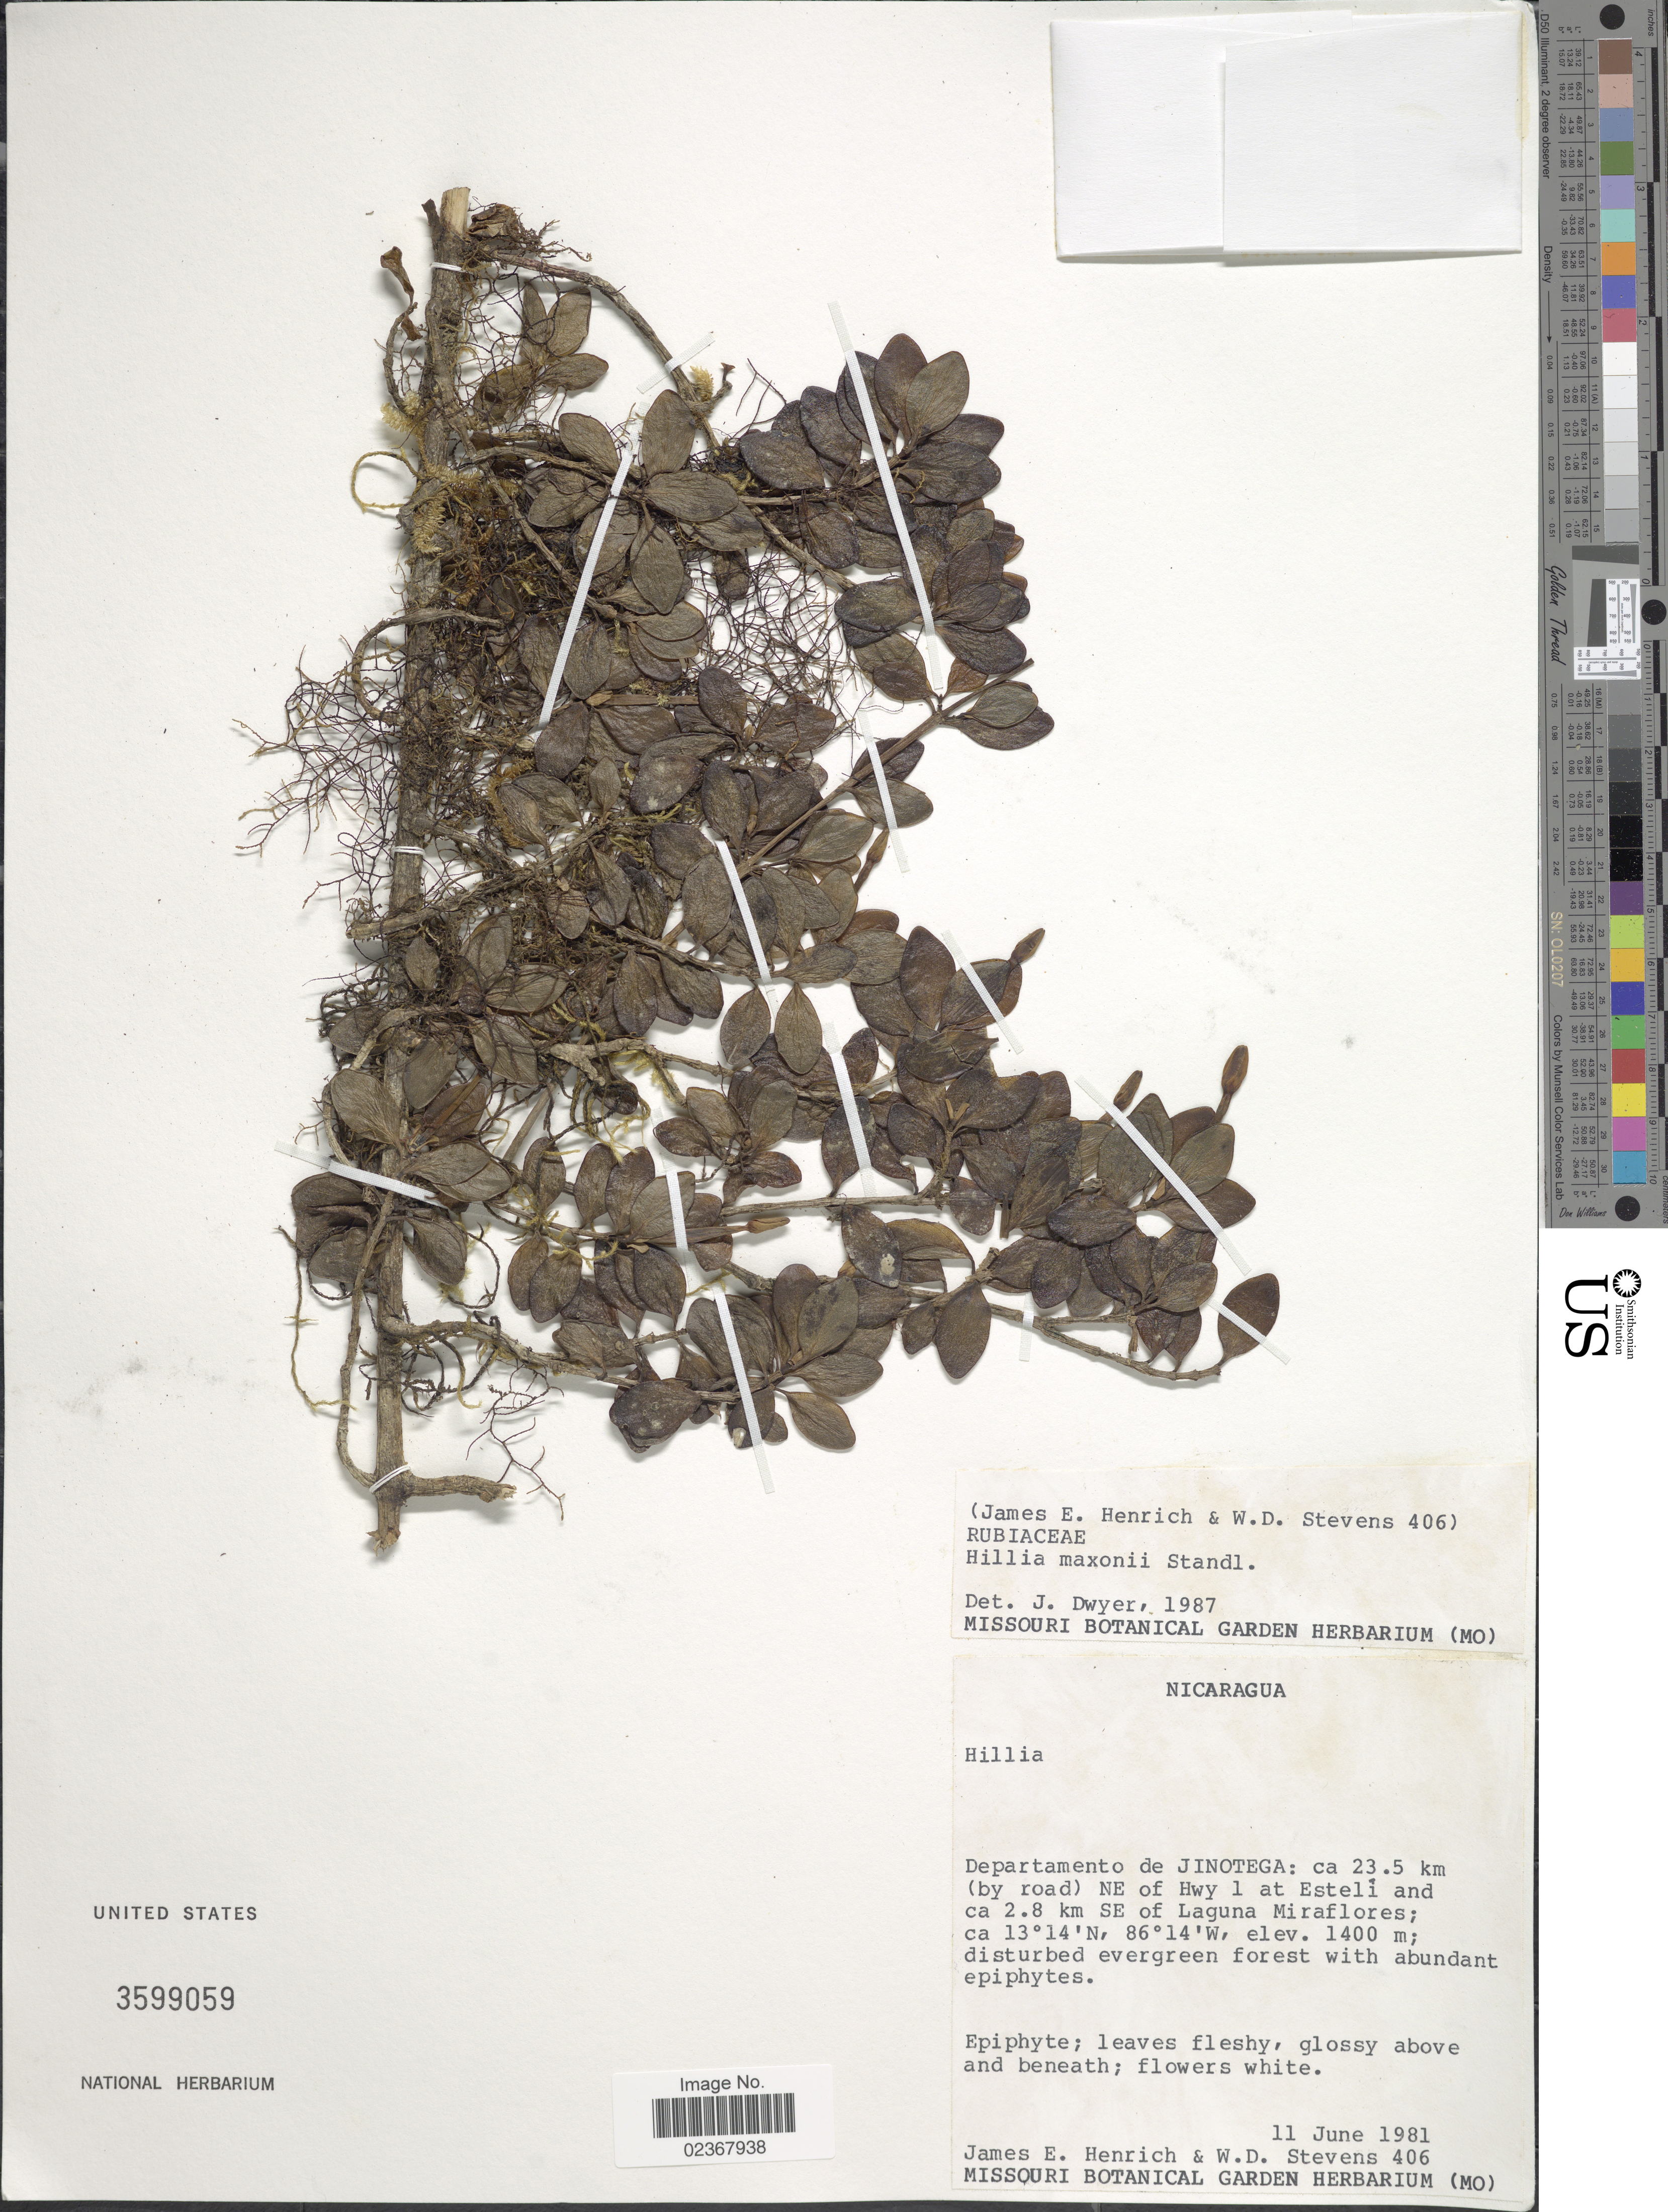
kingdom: Plantae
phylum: Tracheophyta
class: Magnoliopsida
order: Gentianales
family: Rubiaceae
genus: Hillia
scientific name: Hillia maxonii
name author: Standl.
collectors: J. E. Henrich & W. D. Stevens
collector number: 406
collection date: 1981-06-11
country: Nicaragua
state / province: Jinotega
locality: Ca 23.5 km (by road) NE of Hwy 1 at Esteli and ca 2.8 km SE of Laguna Miraflores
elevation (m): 1400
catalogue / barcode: US 3599059